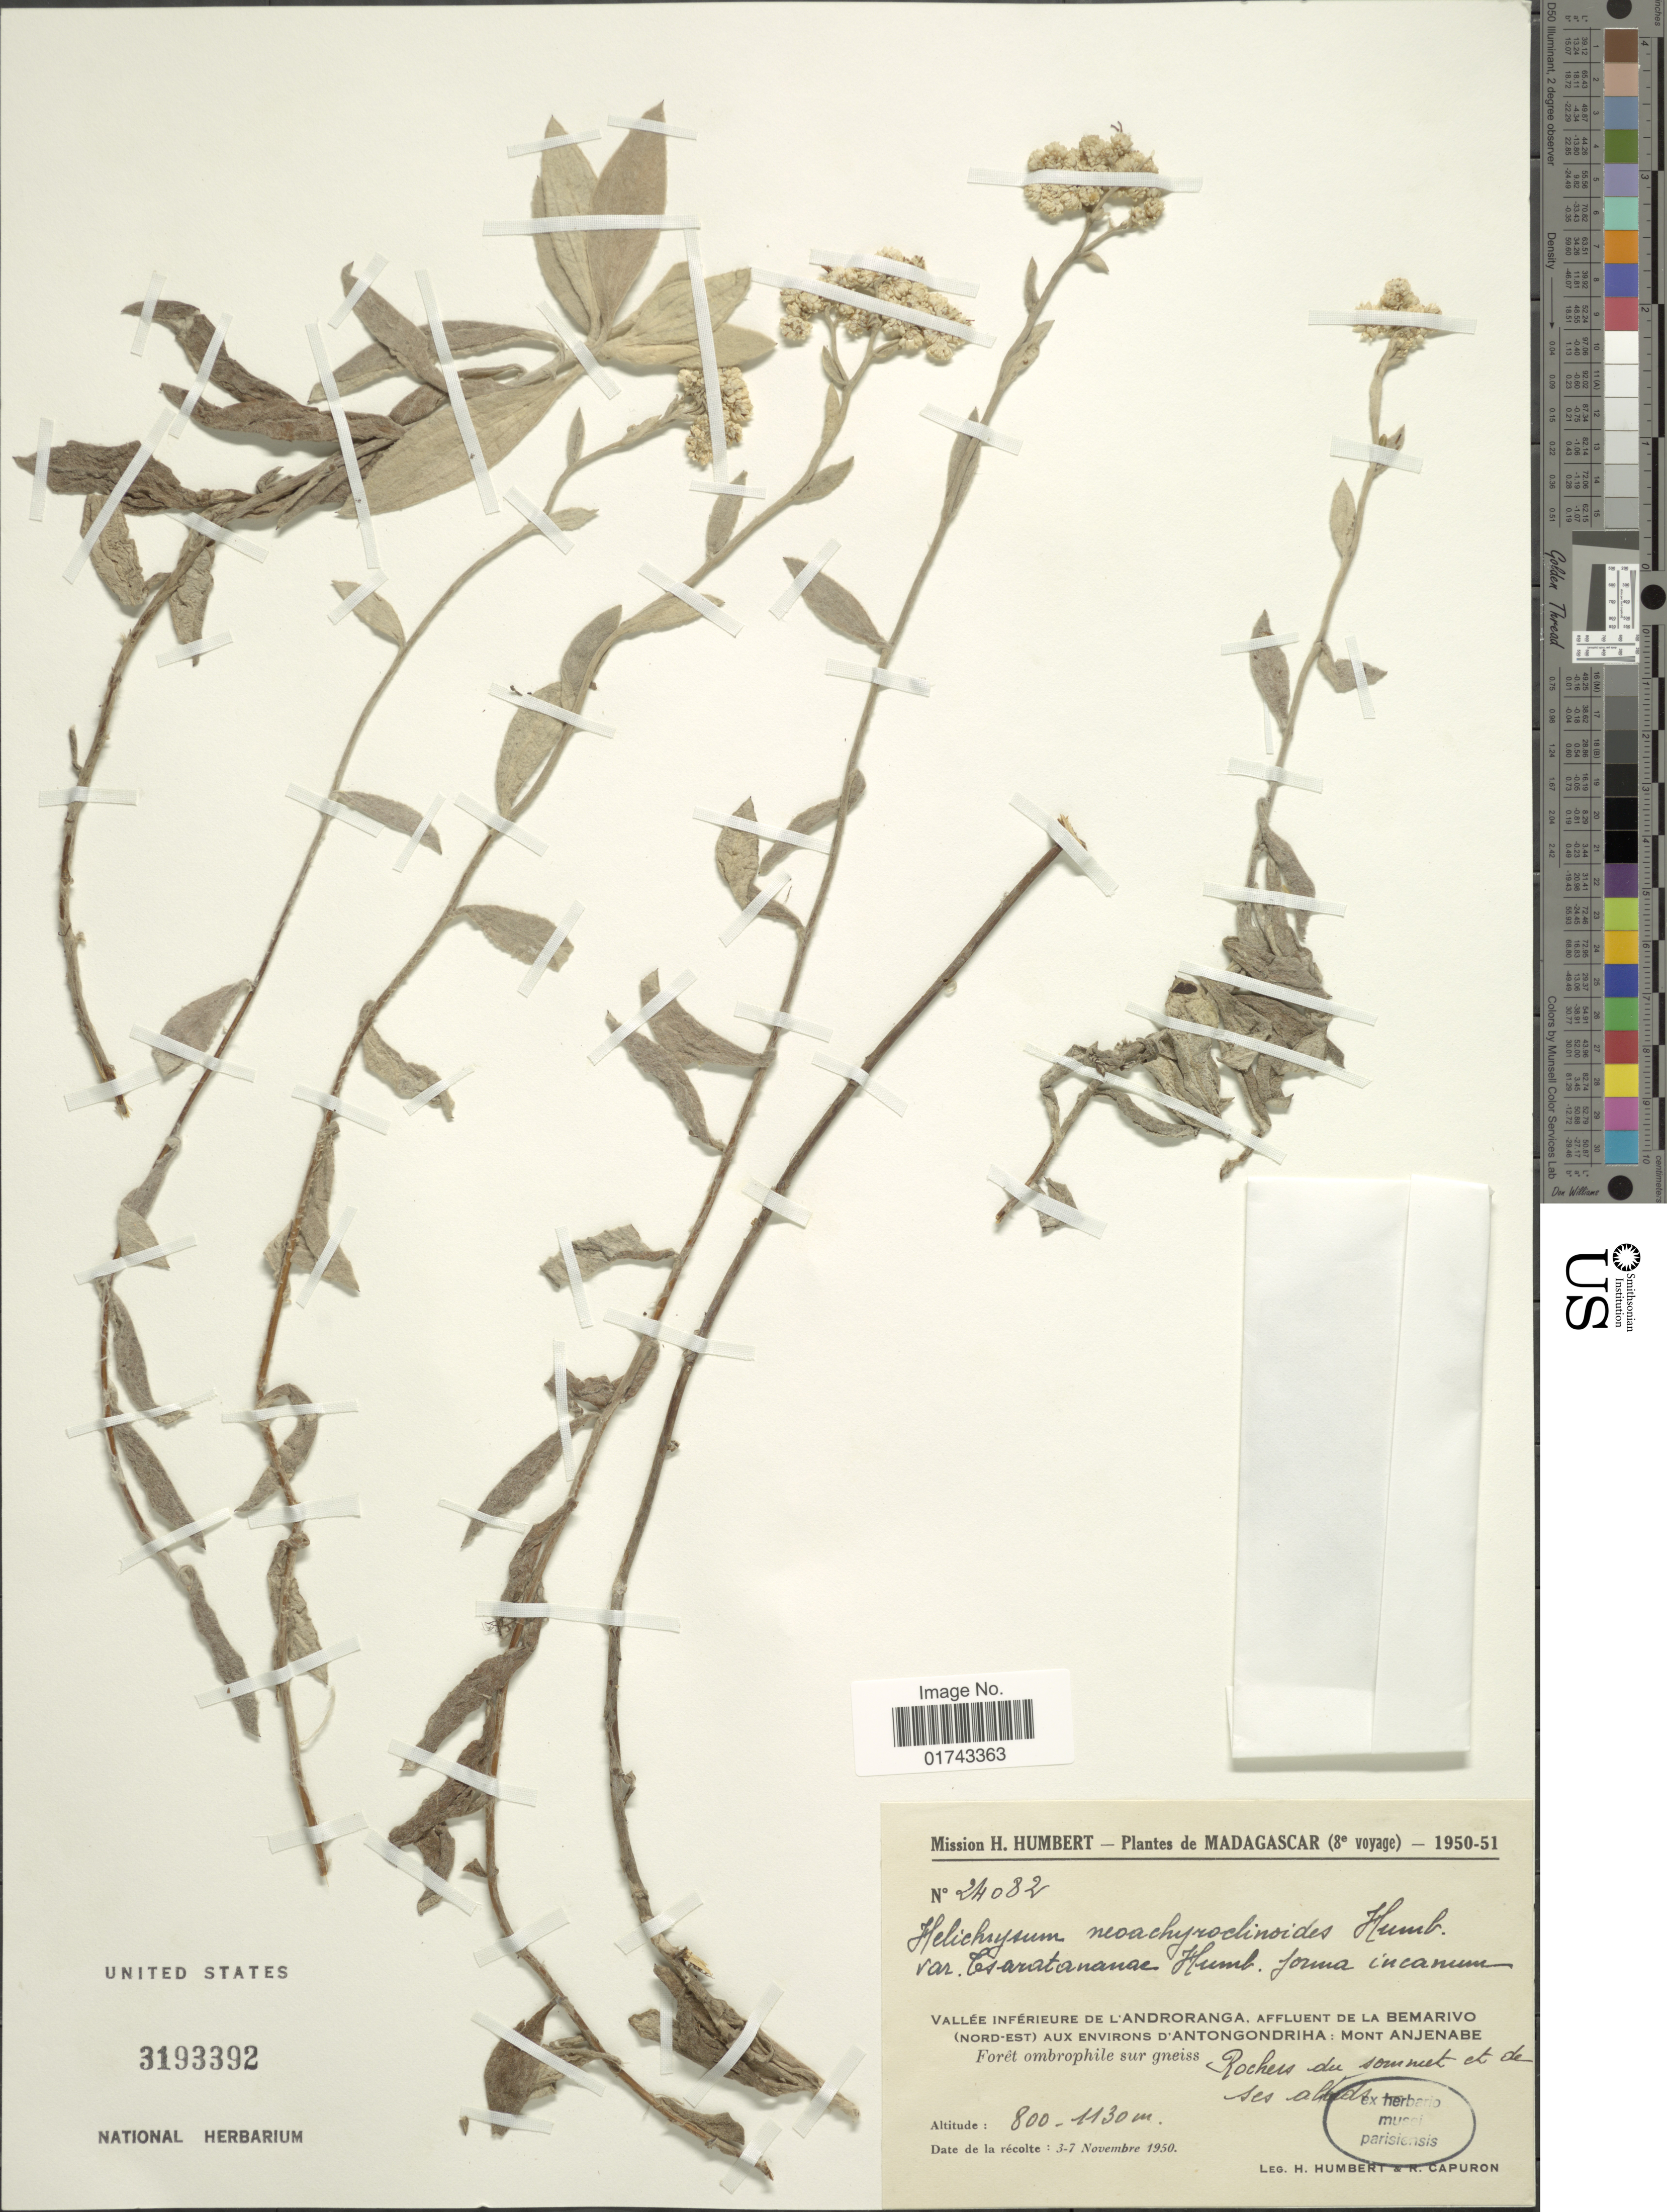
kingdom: Plantae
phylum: Tracheophyta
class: Magnoliopsida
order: Asterales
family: Asteraceae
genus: Helichrysum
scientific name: Helichrysum neoachryroclioides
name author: Humbert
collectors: H. Humbert & R. Capuron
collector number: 24082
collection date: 1950-11-03/1950-11-07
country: Madagascar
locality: Vallee Inferieure de L' Androranga, Affluent de la Bemarivo (Nord-Est) aux Environs d'Antongondriha: Mont Anjenabe, Foret ombrophile sur gneiss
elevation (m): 800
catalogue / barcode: US 3193392